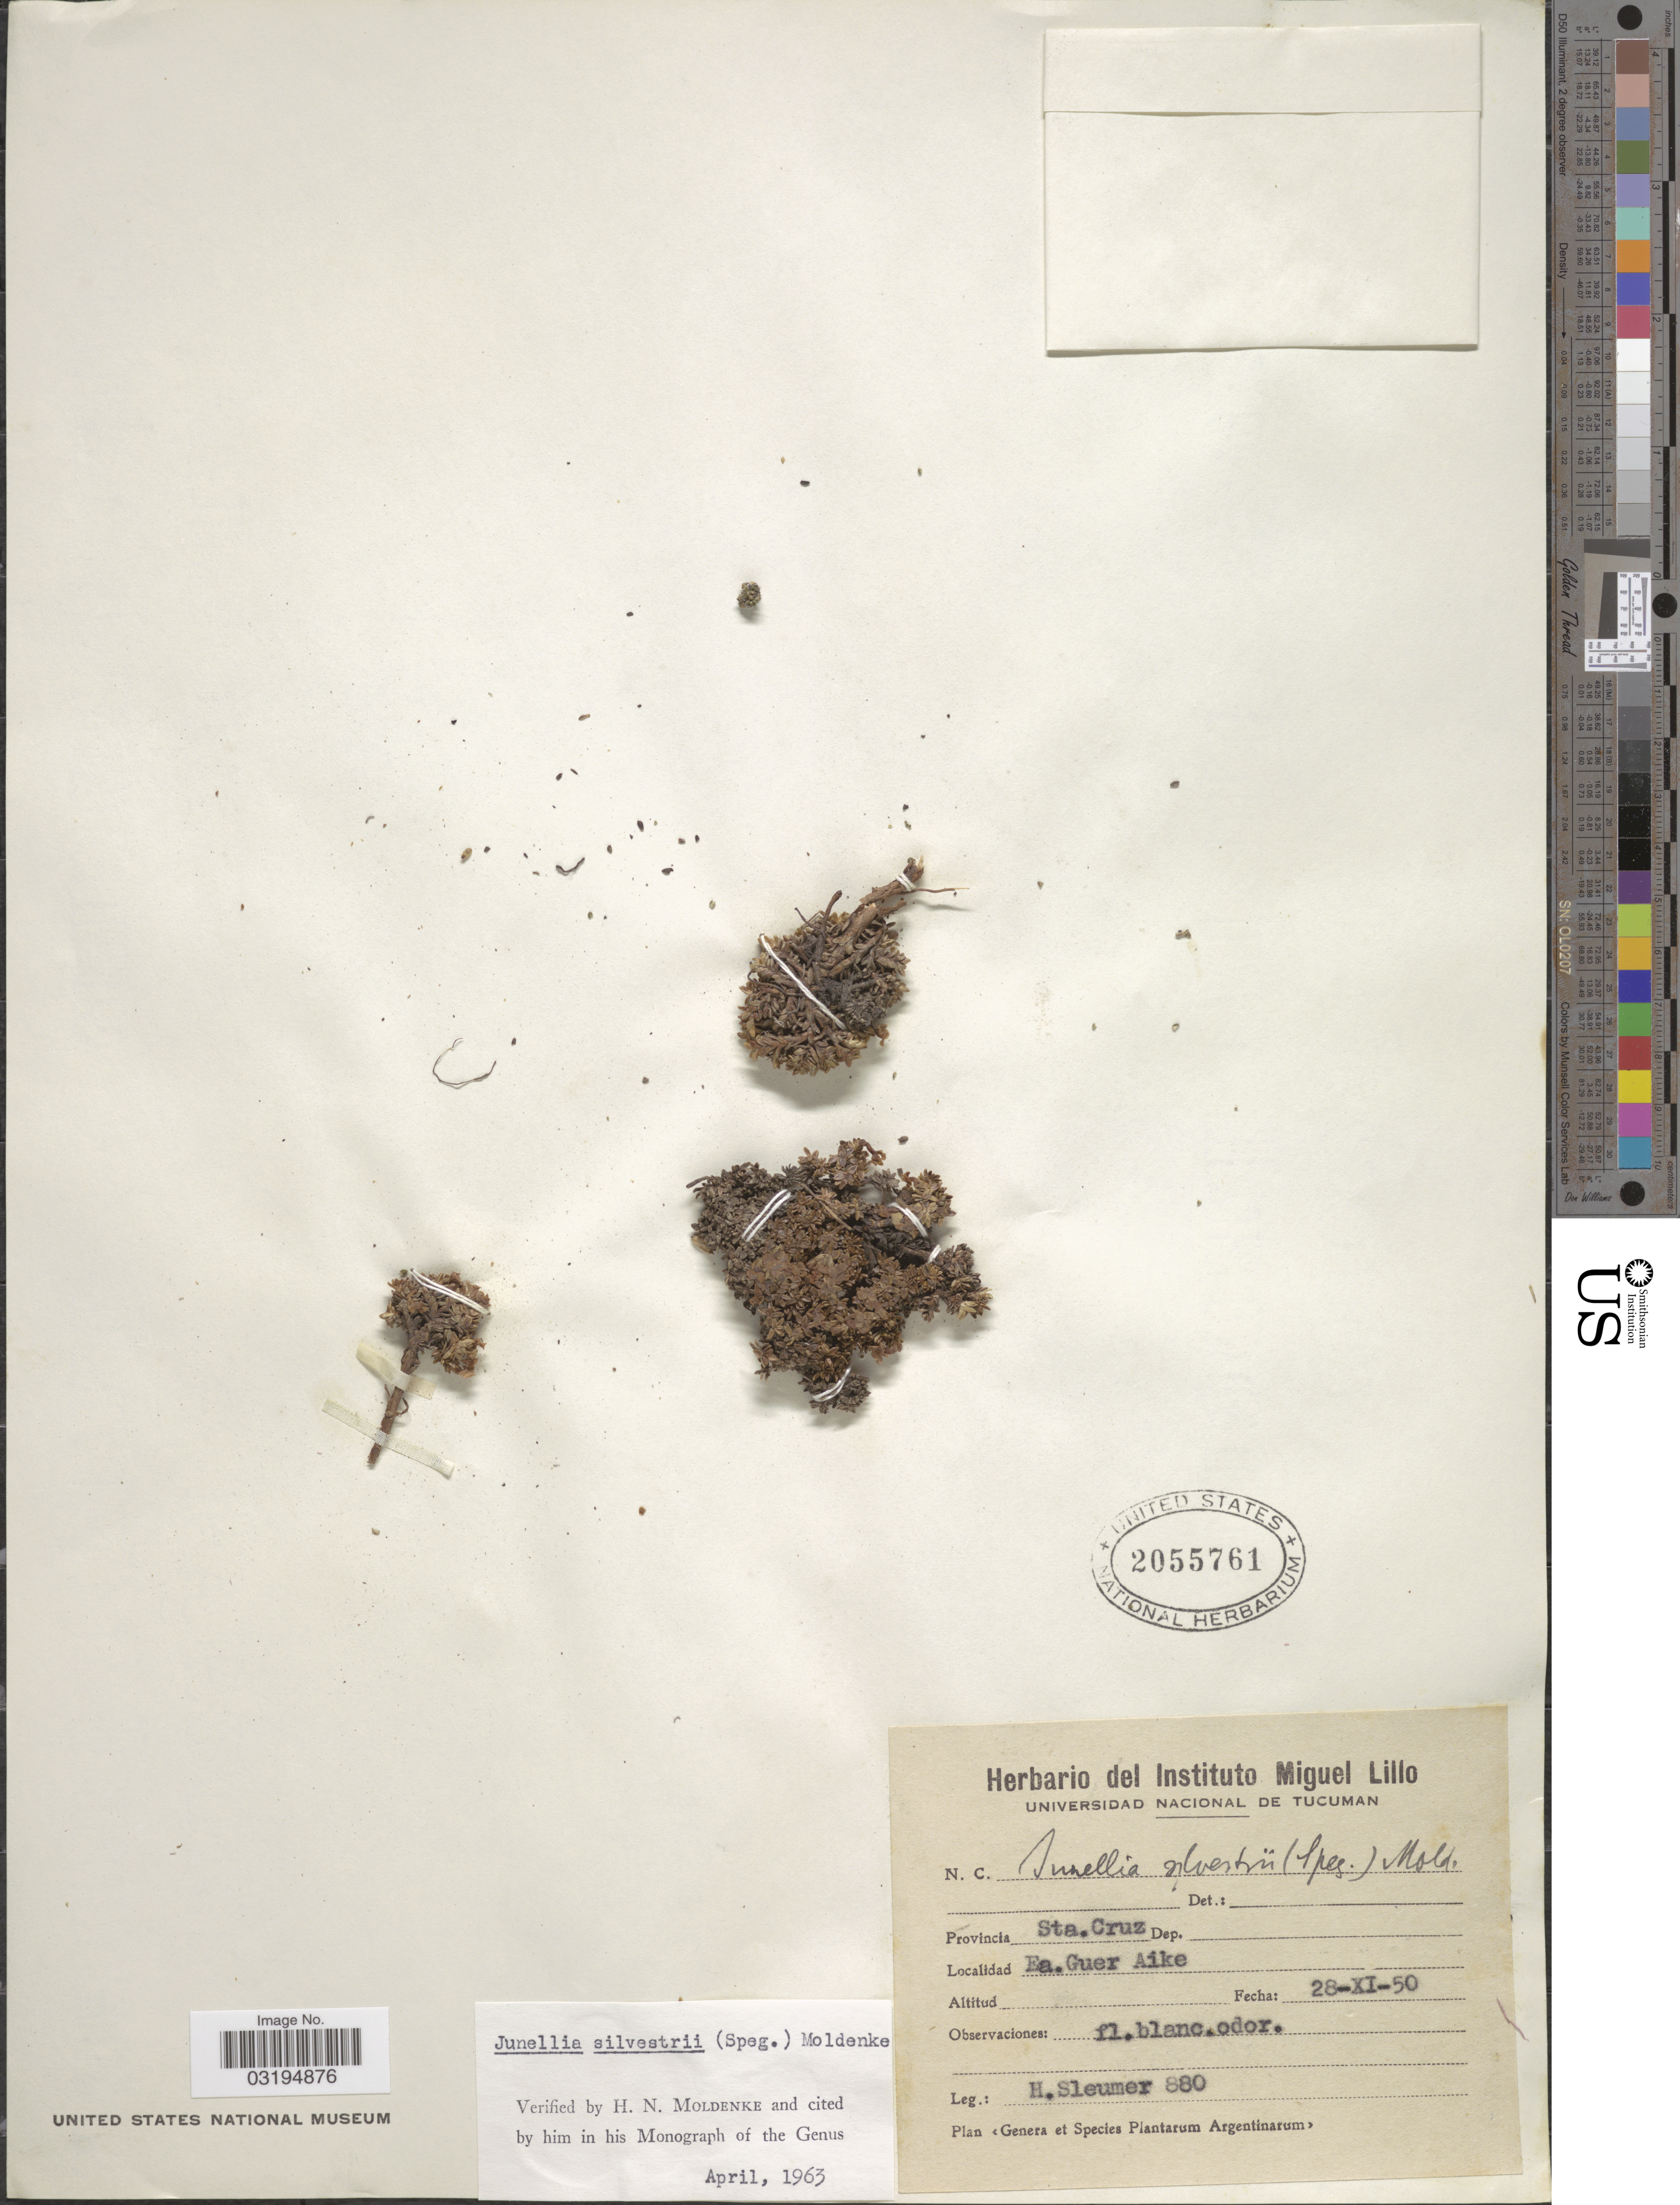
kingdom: Plantae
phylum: Tracheophyta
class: Magnoliopsida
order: Lamiales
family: Verbenaceae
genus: Junellia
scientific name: Junellia silvestrii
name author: (Speg.) Moldenke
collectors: H. O. Sleumer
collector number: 880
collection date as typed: Transcribed d/m/y: 28/11/50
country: Argentina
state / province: Santa Cruz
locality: Ea. Guer Aike.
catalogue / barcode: US 2055761